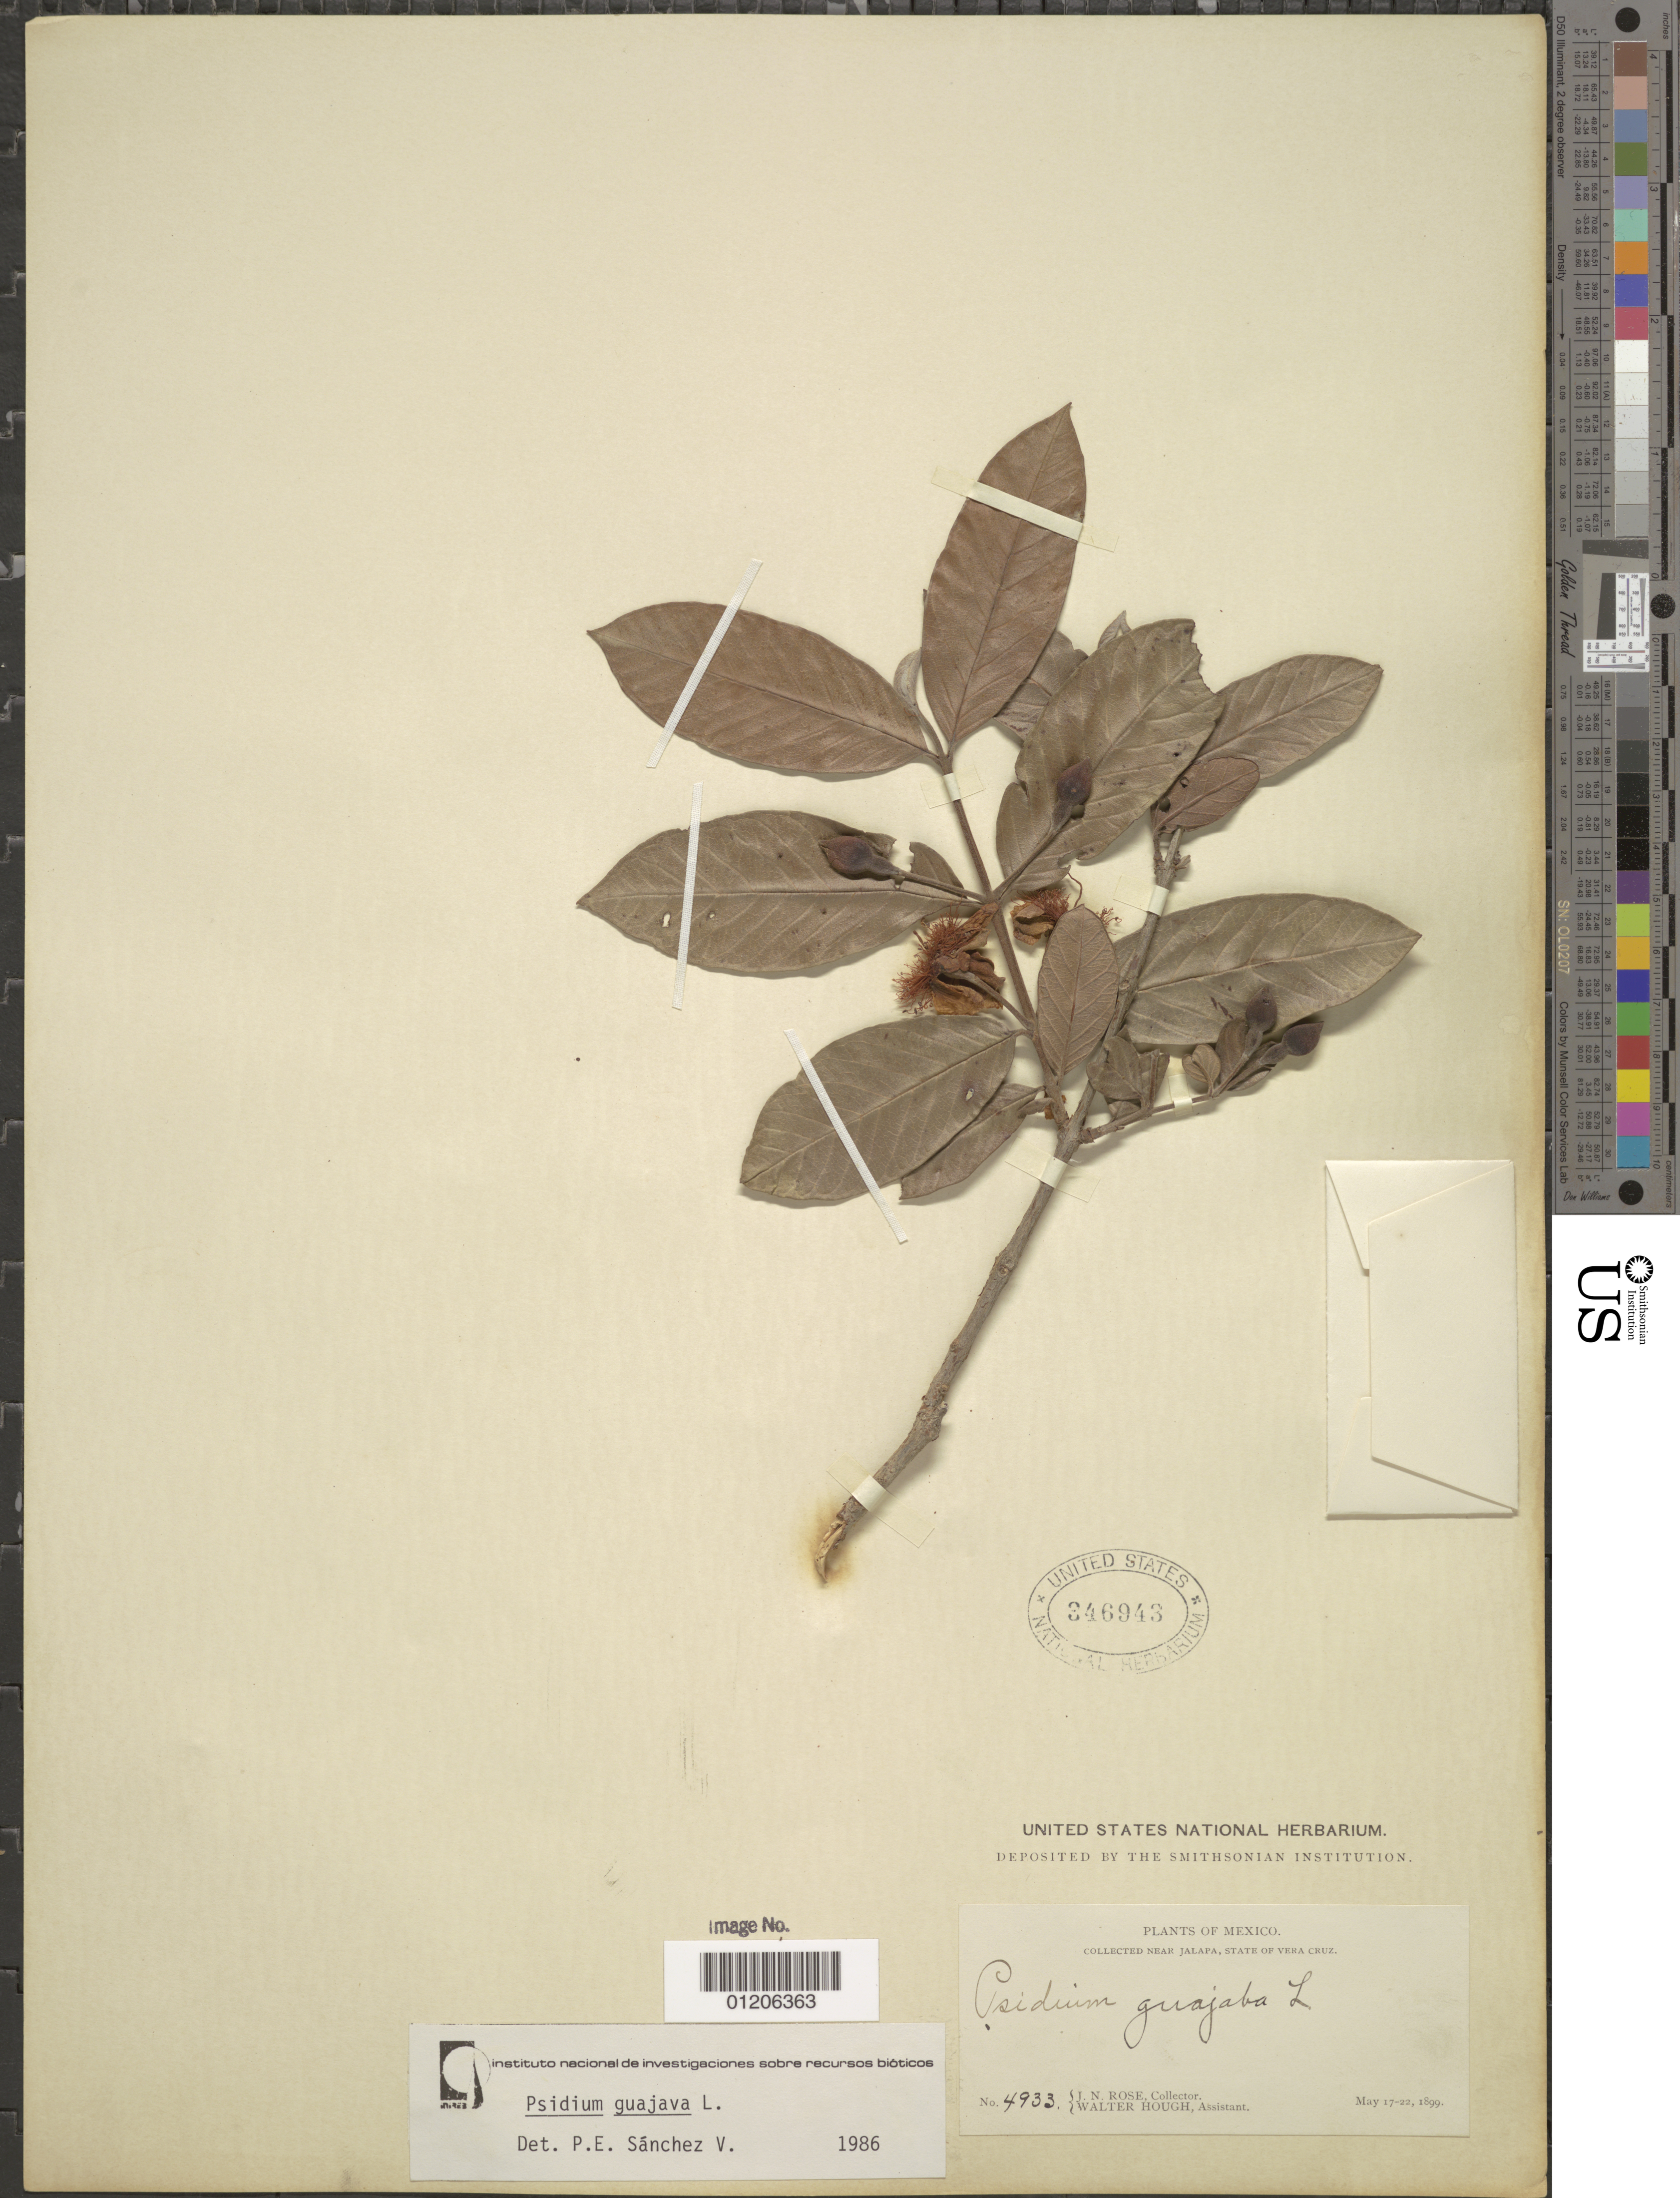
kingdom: Plantae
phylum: Tracheophyta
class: Magnoliopsida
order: Myrtales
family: Myrtaceae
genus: Psidium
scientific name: Psidium guajava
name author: L.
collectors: J. N. Rose & W. Hough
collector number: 4933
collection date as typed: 17 May 1899 to 22 May 1899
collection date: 1899-05-17/1899-05-22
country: Mexico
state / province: Veracruz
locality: Near Jalapa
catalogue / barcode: US 346943